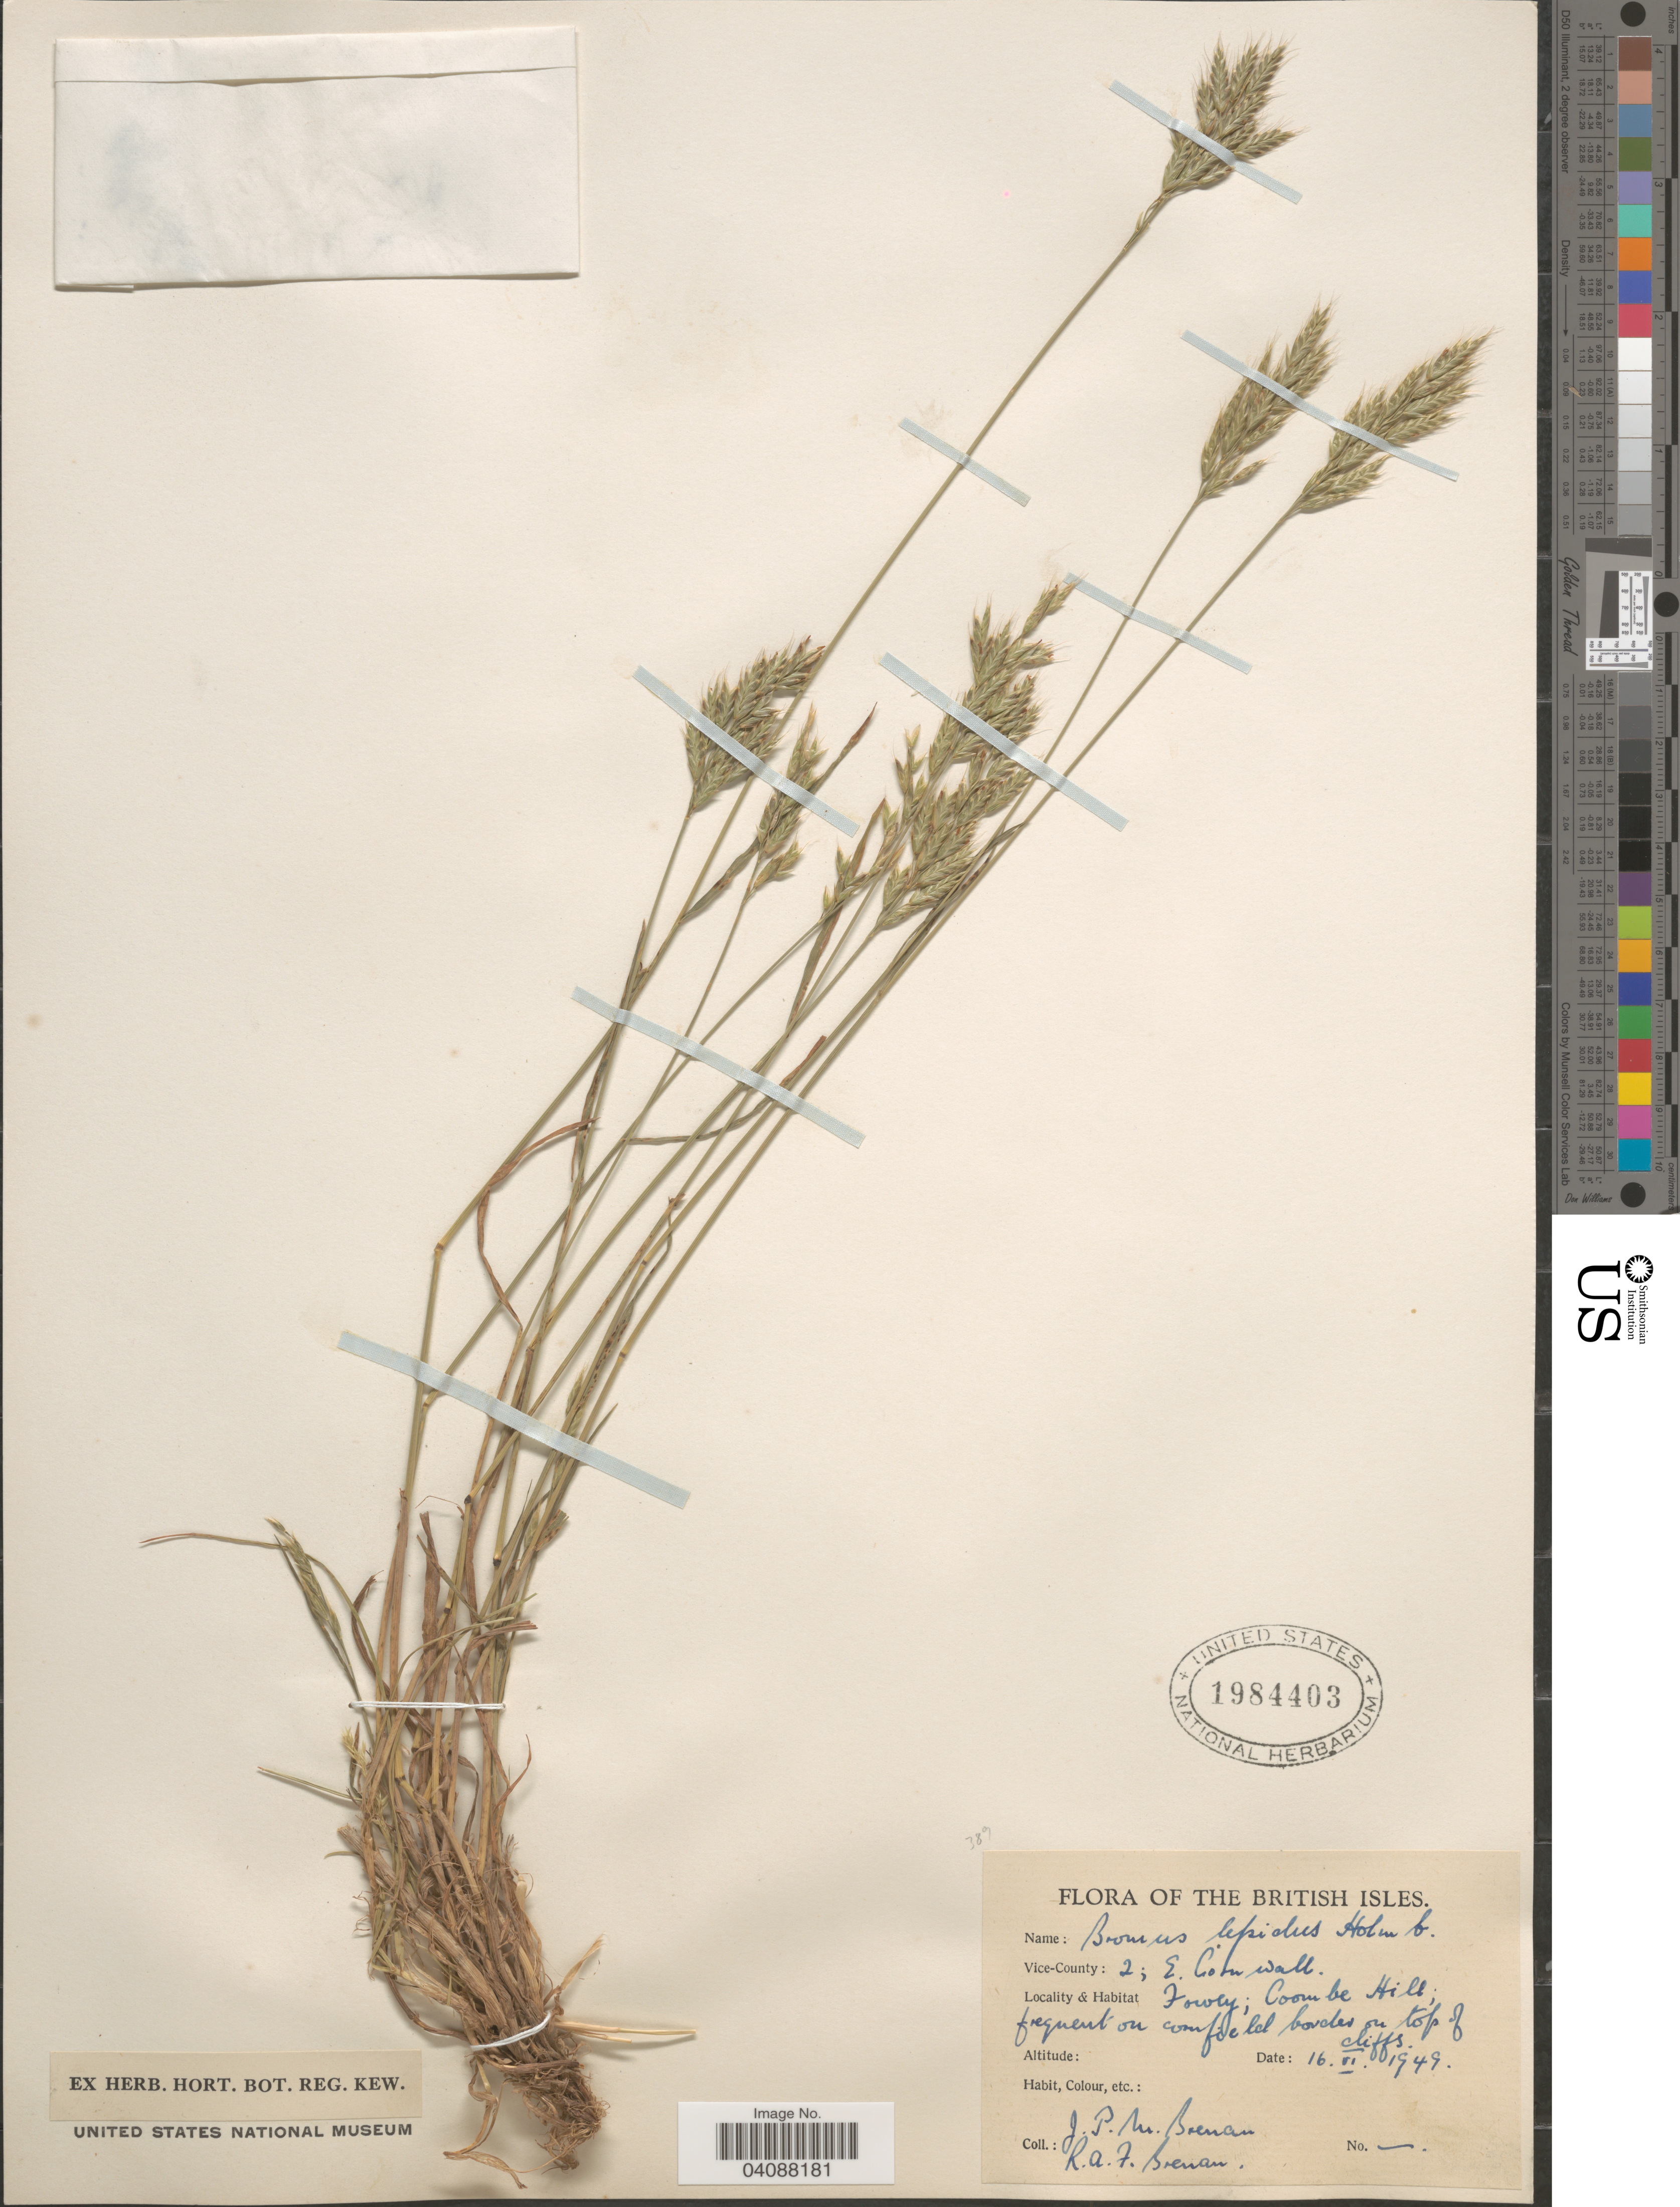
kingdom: Plantae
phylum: Tracheophyta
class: Liliopsida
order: Poales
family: Poaceae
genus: Bromus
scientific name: Bromus lepidus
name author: Holmberg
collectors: J. Brenan & R. Brenan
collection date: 1949-06-16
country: United Kingdom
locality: British Isles. Vice-County: 2; E. Cornwall. Fowey; Coombe Hill; frequent on cornfield borders on top of cliffs.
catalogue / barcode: US 1984403